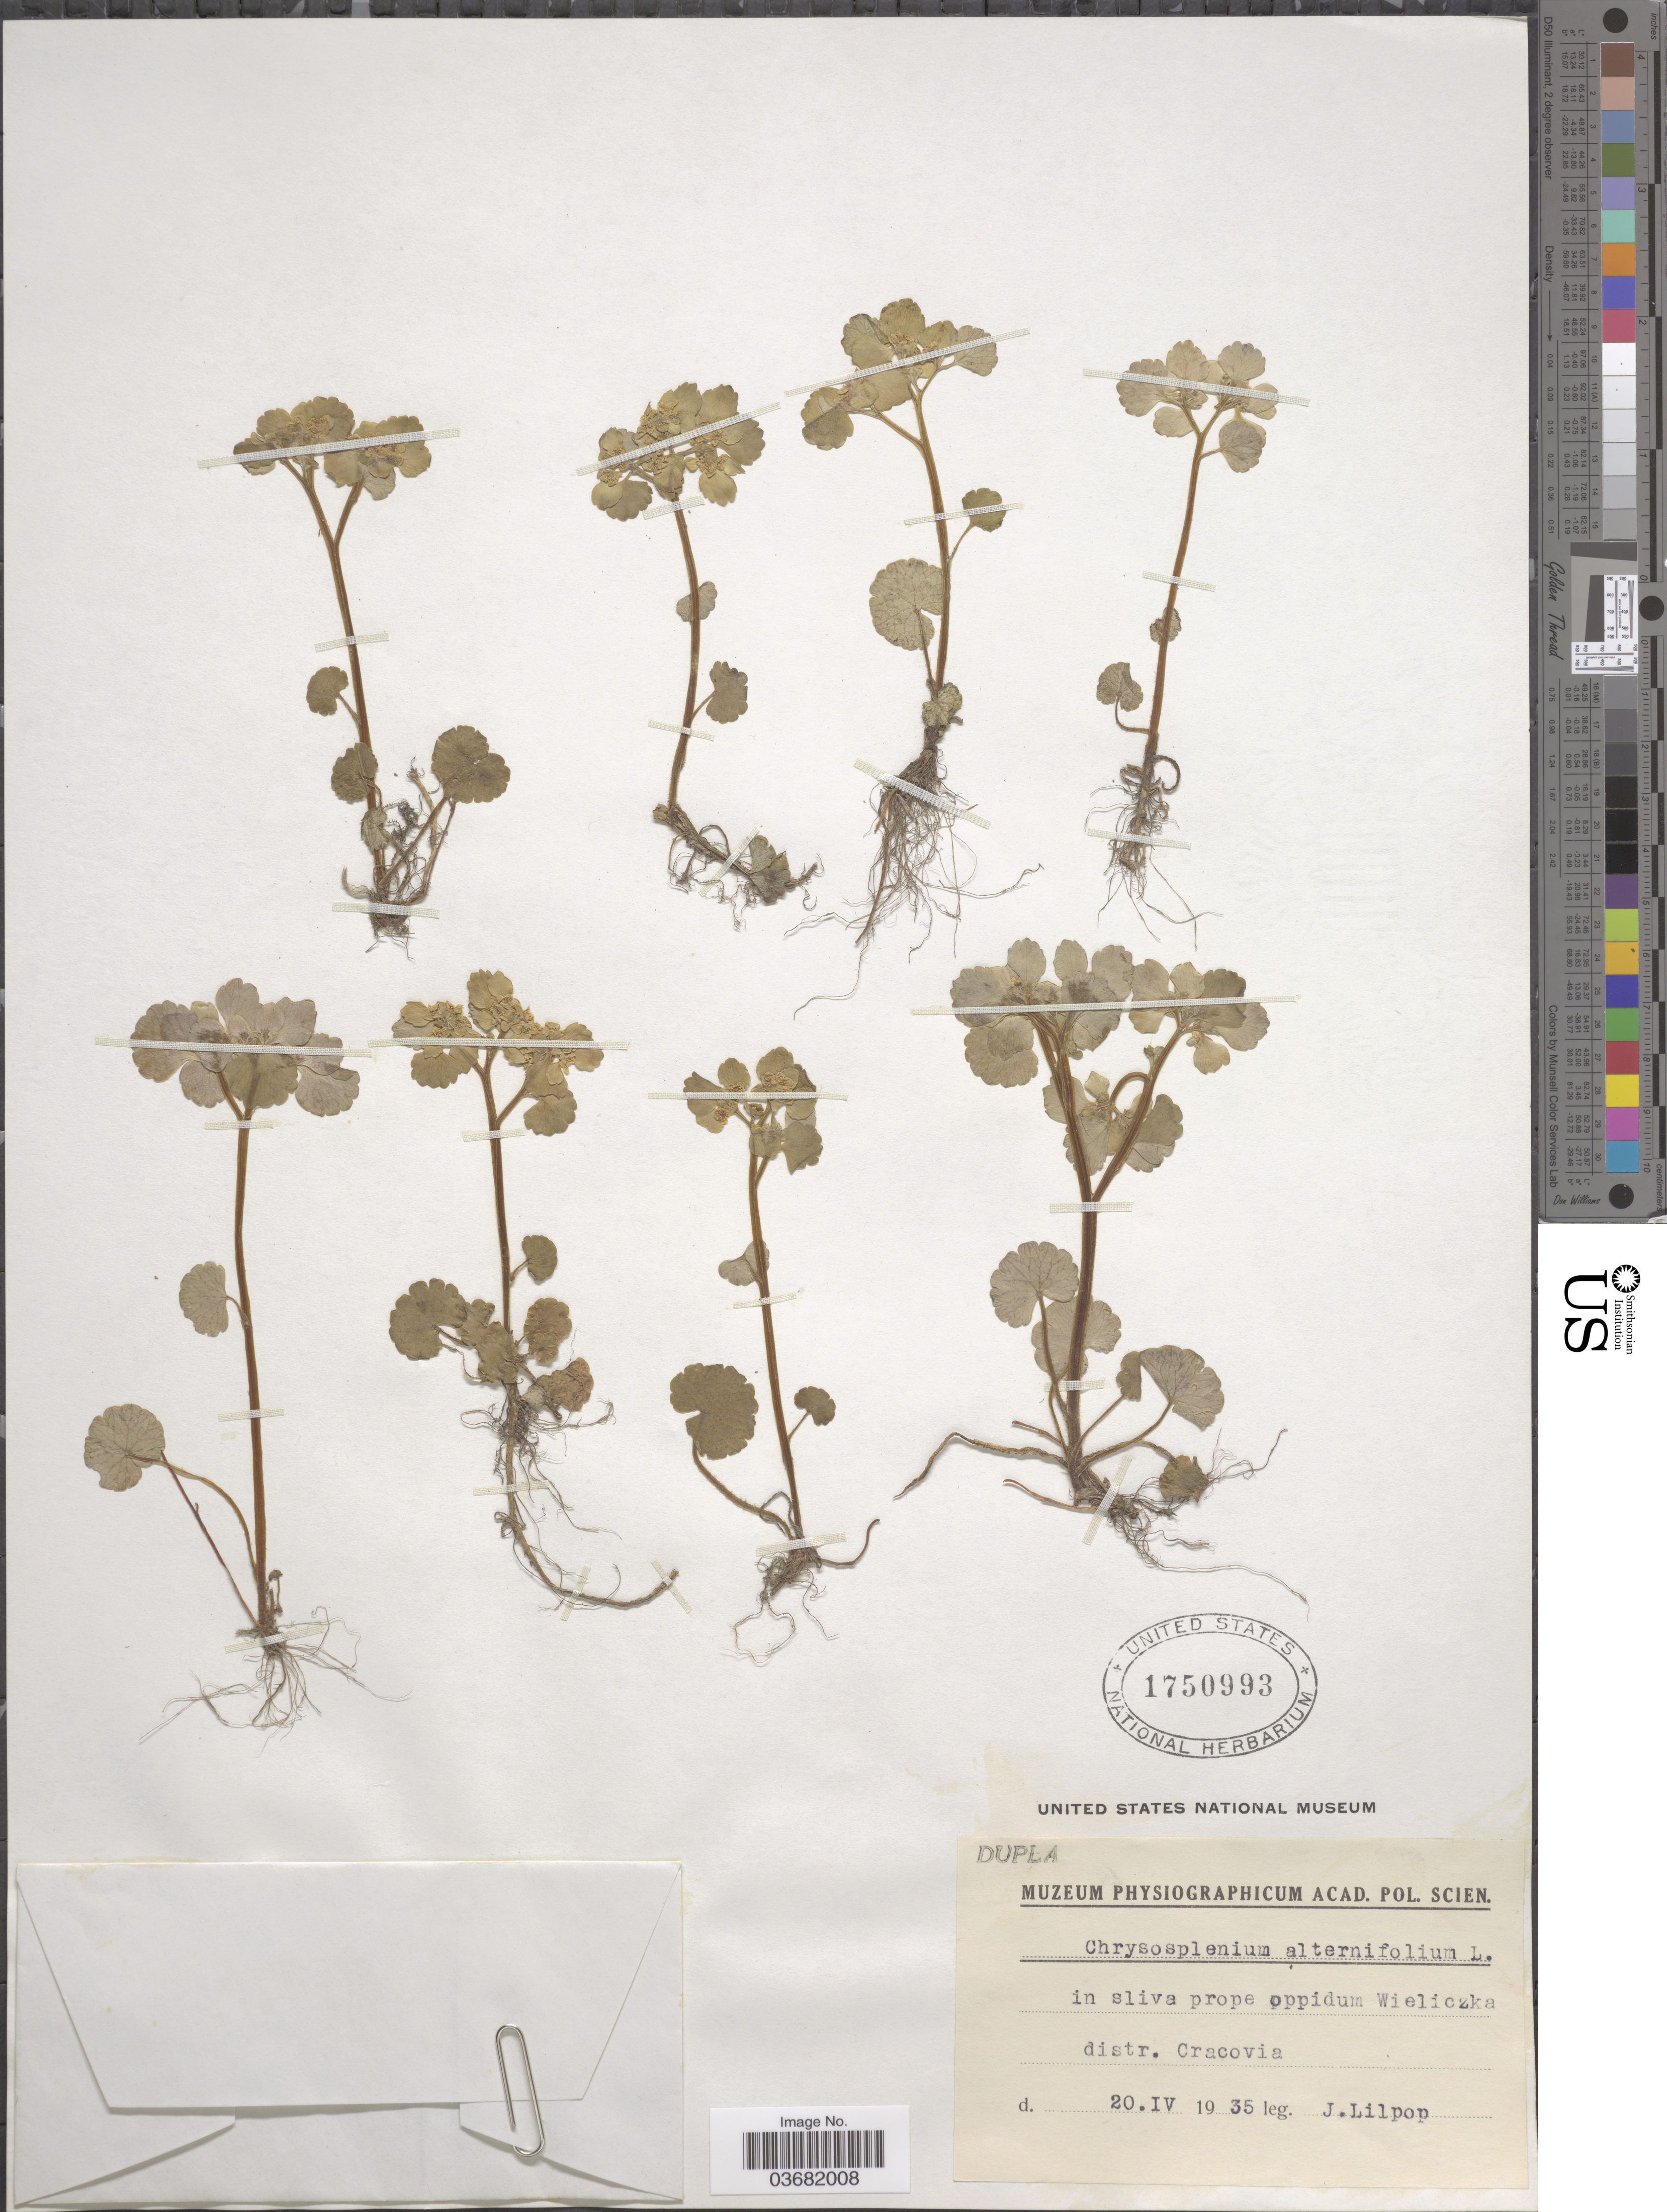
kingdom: Plantae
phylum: Tracheophyta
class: Magnoliopsida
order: Saxifragales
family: Saxifragaceae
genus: Chrysosplenium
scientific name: Chrysosplenium alternifolium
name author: L.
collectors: J. Lilpop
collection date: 1935-04-20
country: Poland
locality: In sliva prope oppidum Wieliczka distr. Cracovia.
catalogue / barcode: US 1750993